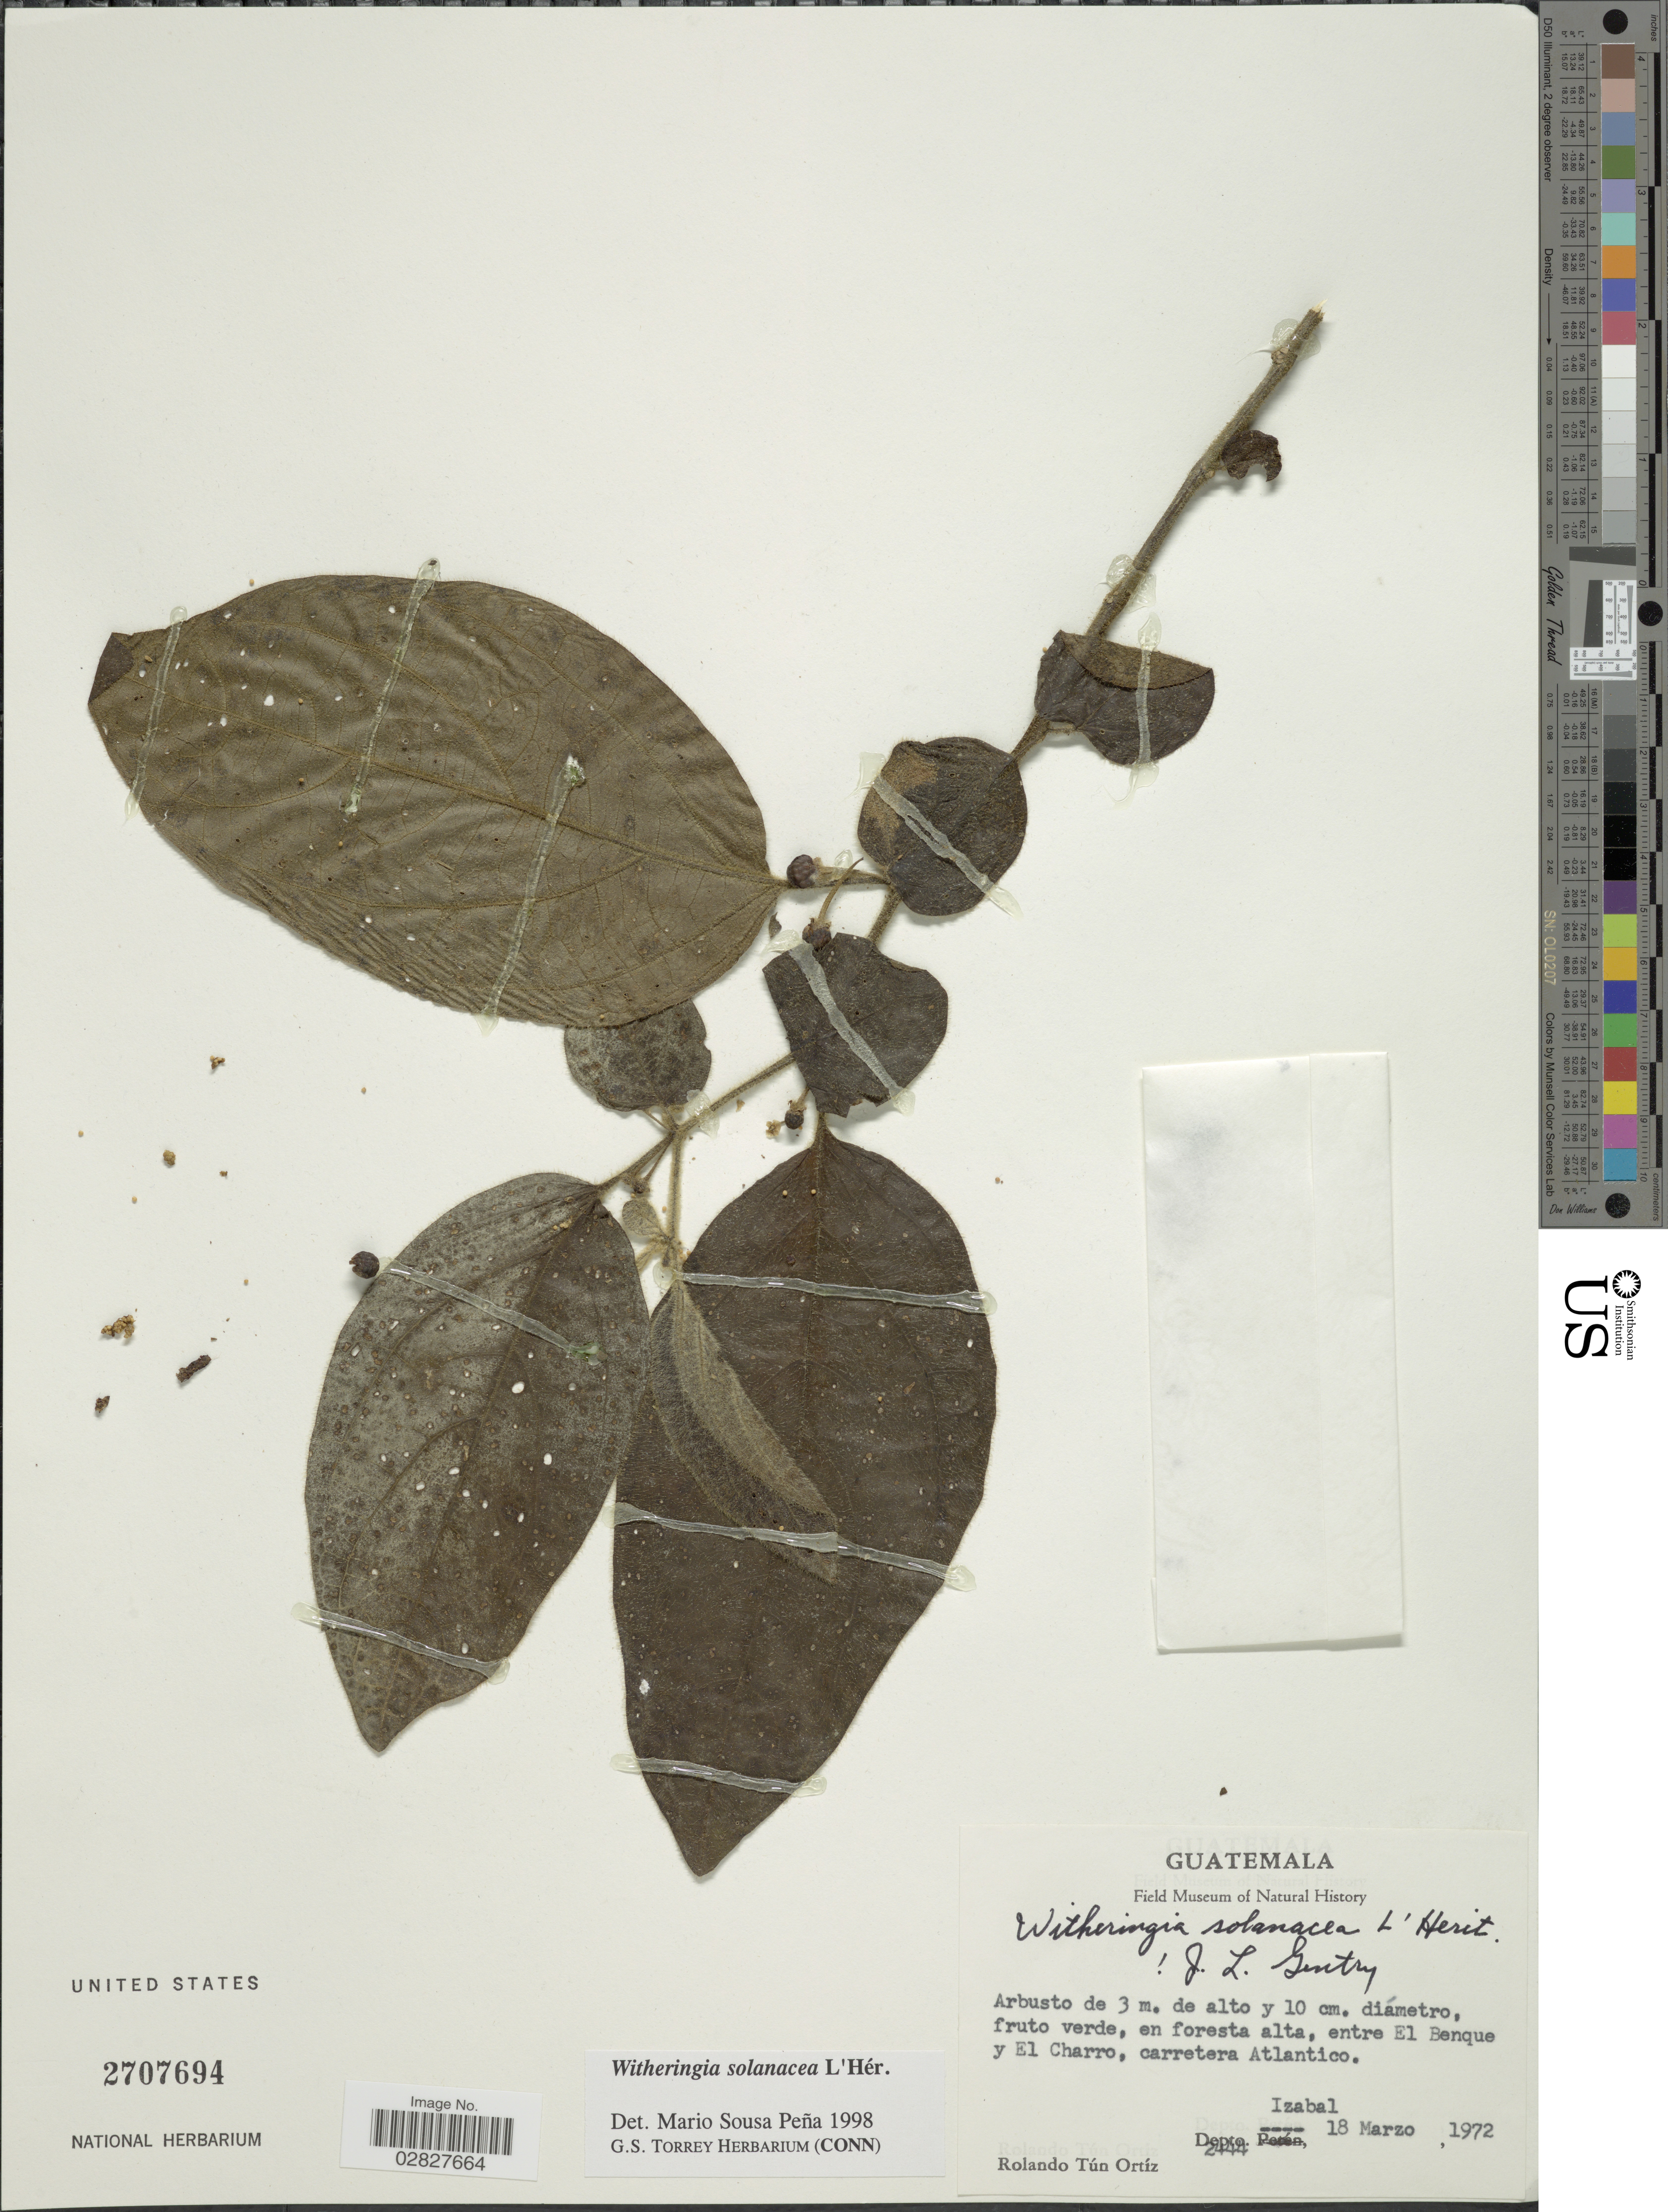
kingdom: Plantae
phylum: Tracheophyta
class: Magnoliopsida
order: Solanales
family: Solanaceae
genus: Witheringia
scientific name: Witheringia solanacea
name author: L'Hér.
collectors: R. T. Ortíz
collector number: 2444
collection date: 1972-03-18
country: Guatemala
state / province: Izabal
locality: En foresta alta, entre El Benque y El Charro, carretera Atlantico. Depto. Izabal.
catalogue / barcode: US 2707694